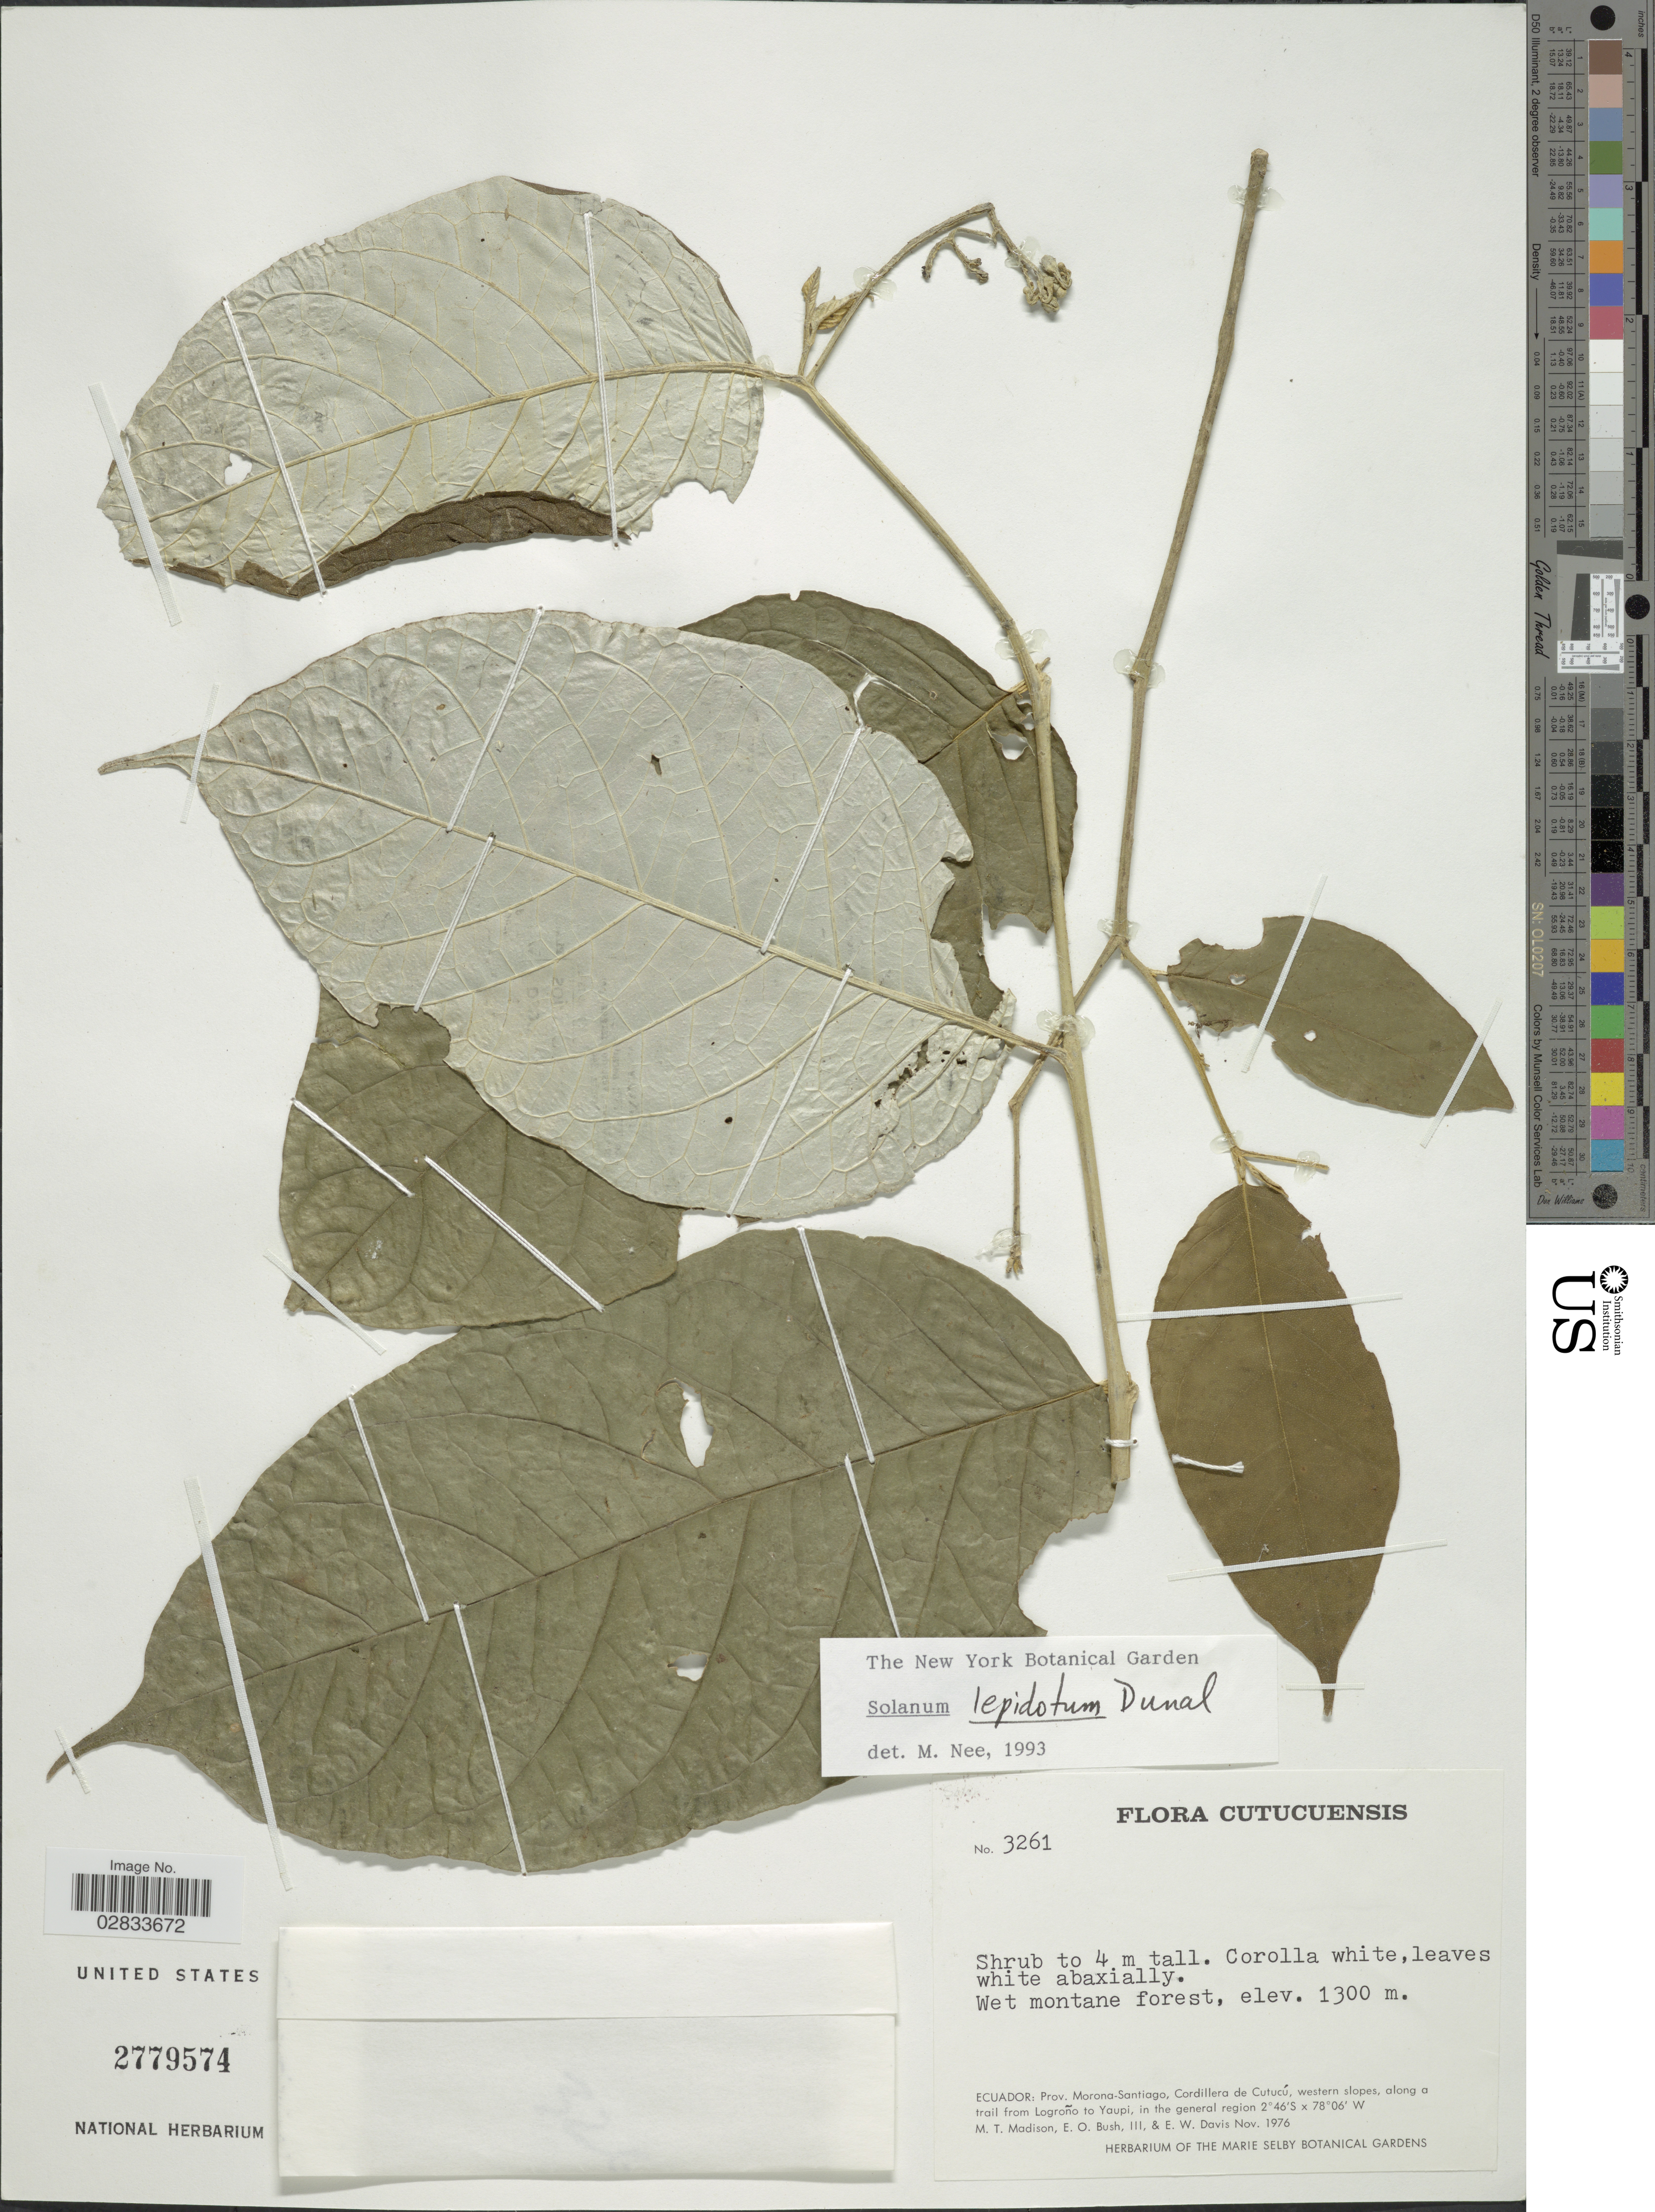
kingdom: Plantae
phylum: Tracheophyta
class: Magnoliopsida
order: Solanales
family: Solanaceae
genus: Solanum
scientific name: Solanum lepidotum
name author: Humb. & Bonpl. ex Dunal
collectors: M. T. Madison, E. O. Bush & E. W. Davis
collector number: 3261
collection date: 1976-11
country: Ecuador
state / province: Morona-Santiago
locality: Prov. Morona-Santiago, Cordillera de Cutucú, western slopes, along a trail from Logroño to Yaupi, in the general region, Cutucuensis.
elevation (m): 1300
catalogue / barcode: US 2779574